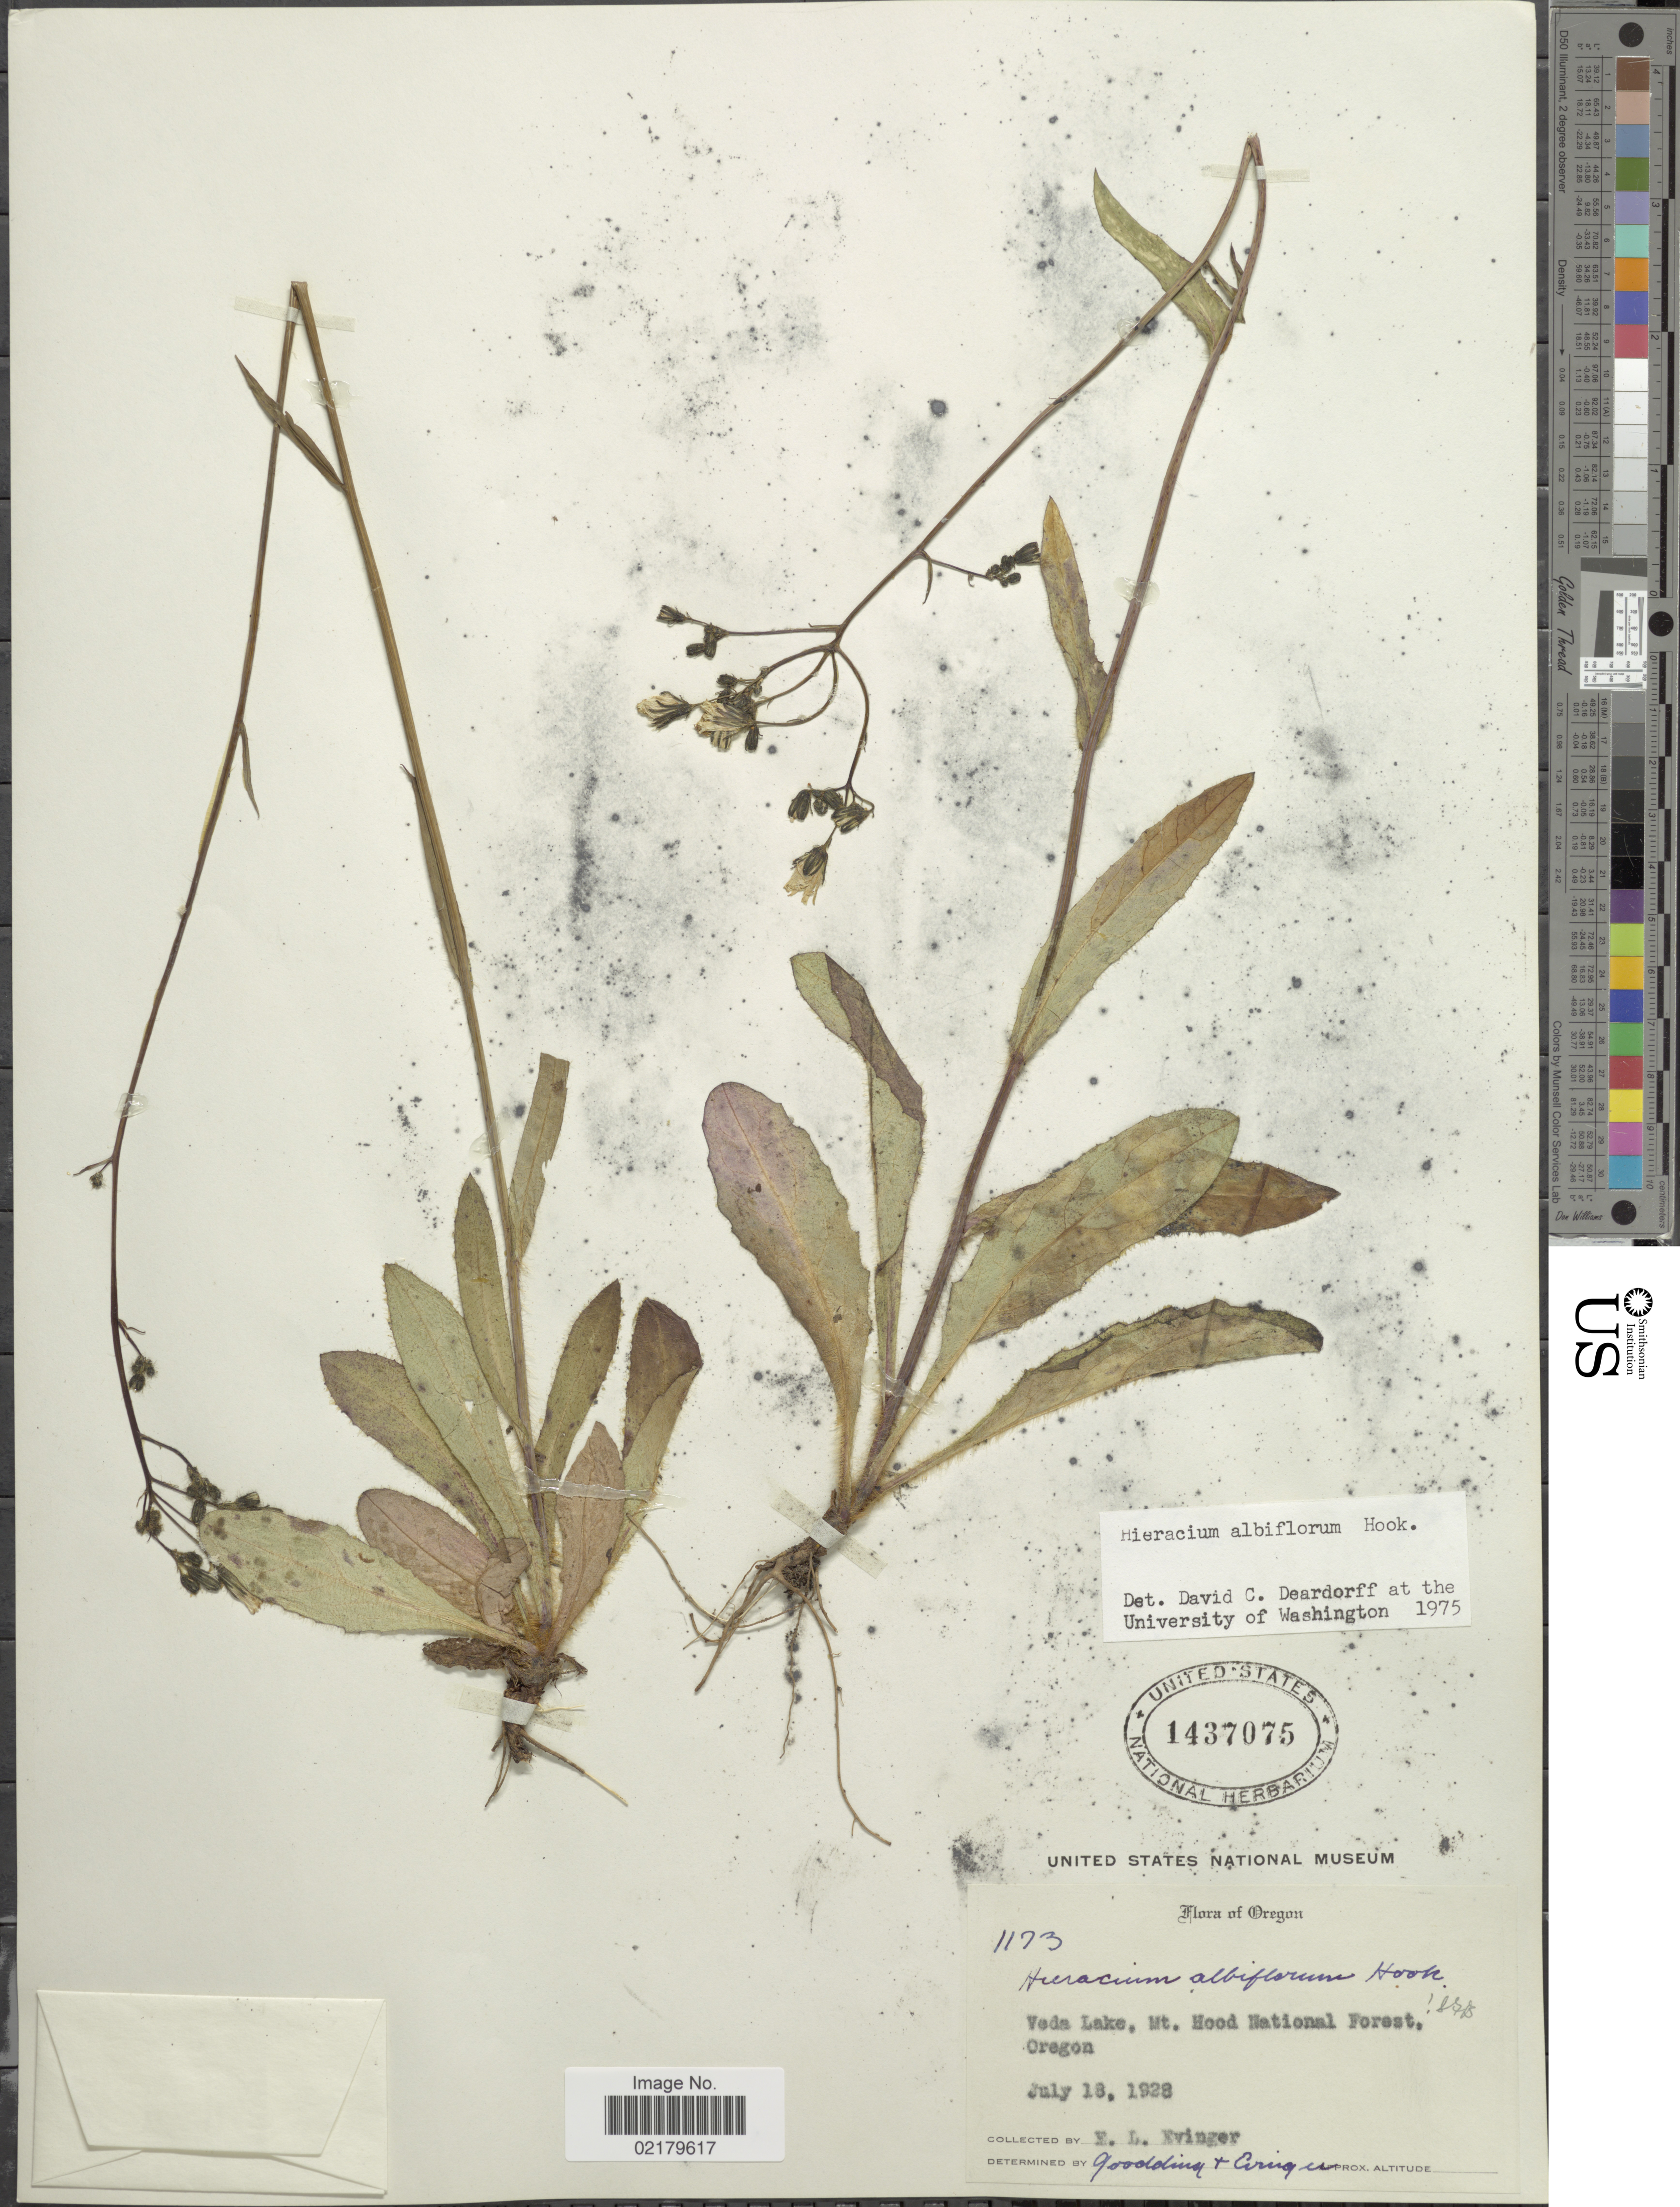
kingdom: Plantae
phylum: Tracheophyta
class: Magnoliopsida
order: Asterales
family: Asteraceae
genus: Hieracium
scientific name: Hieracium albiflorum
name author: Hook.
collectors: E. Evinger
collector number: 1173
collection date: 1928-07-18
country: United States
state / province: Oregon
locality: Veda Lake, Mt Hood National Forest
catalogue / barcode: US 1437075